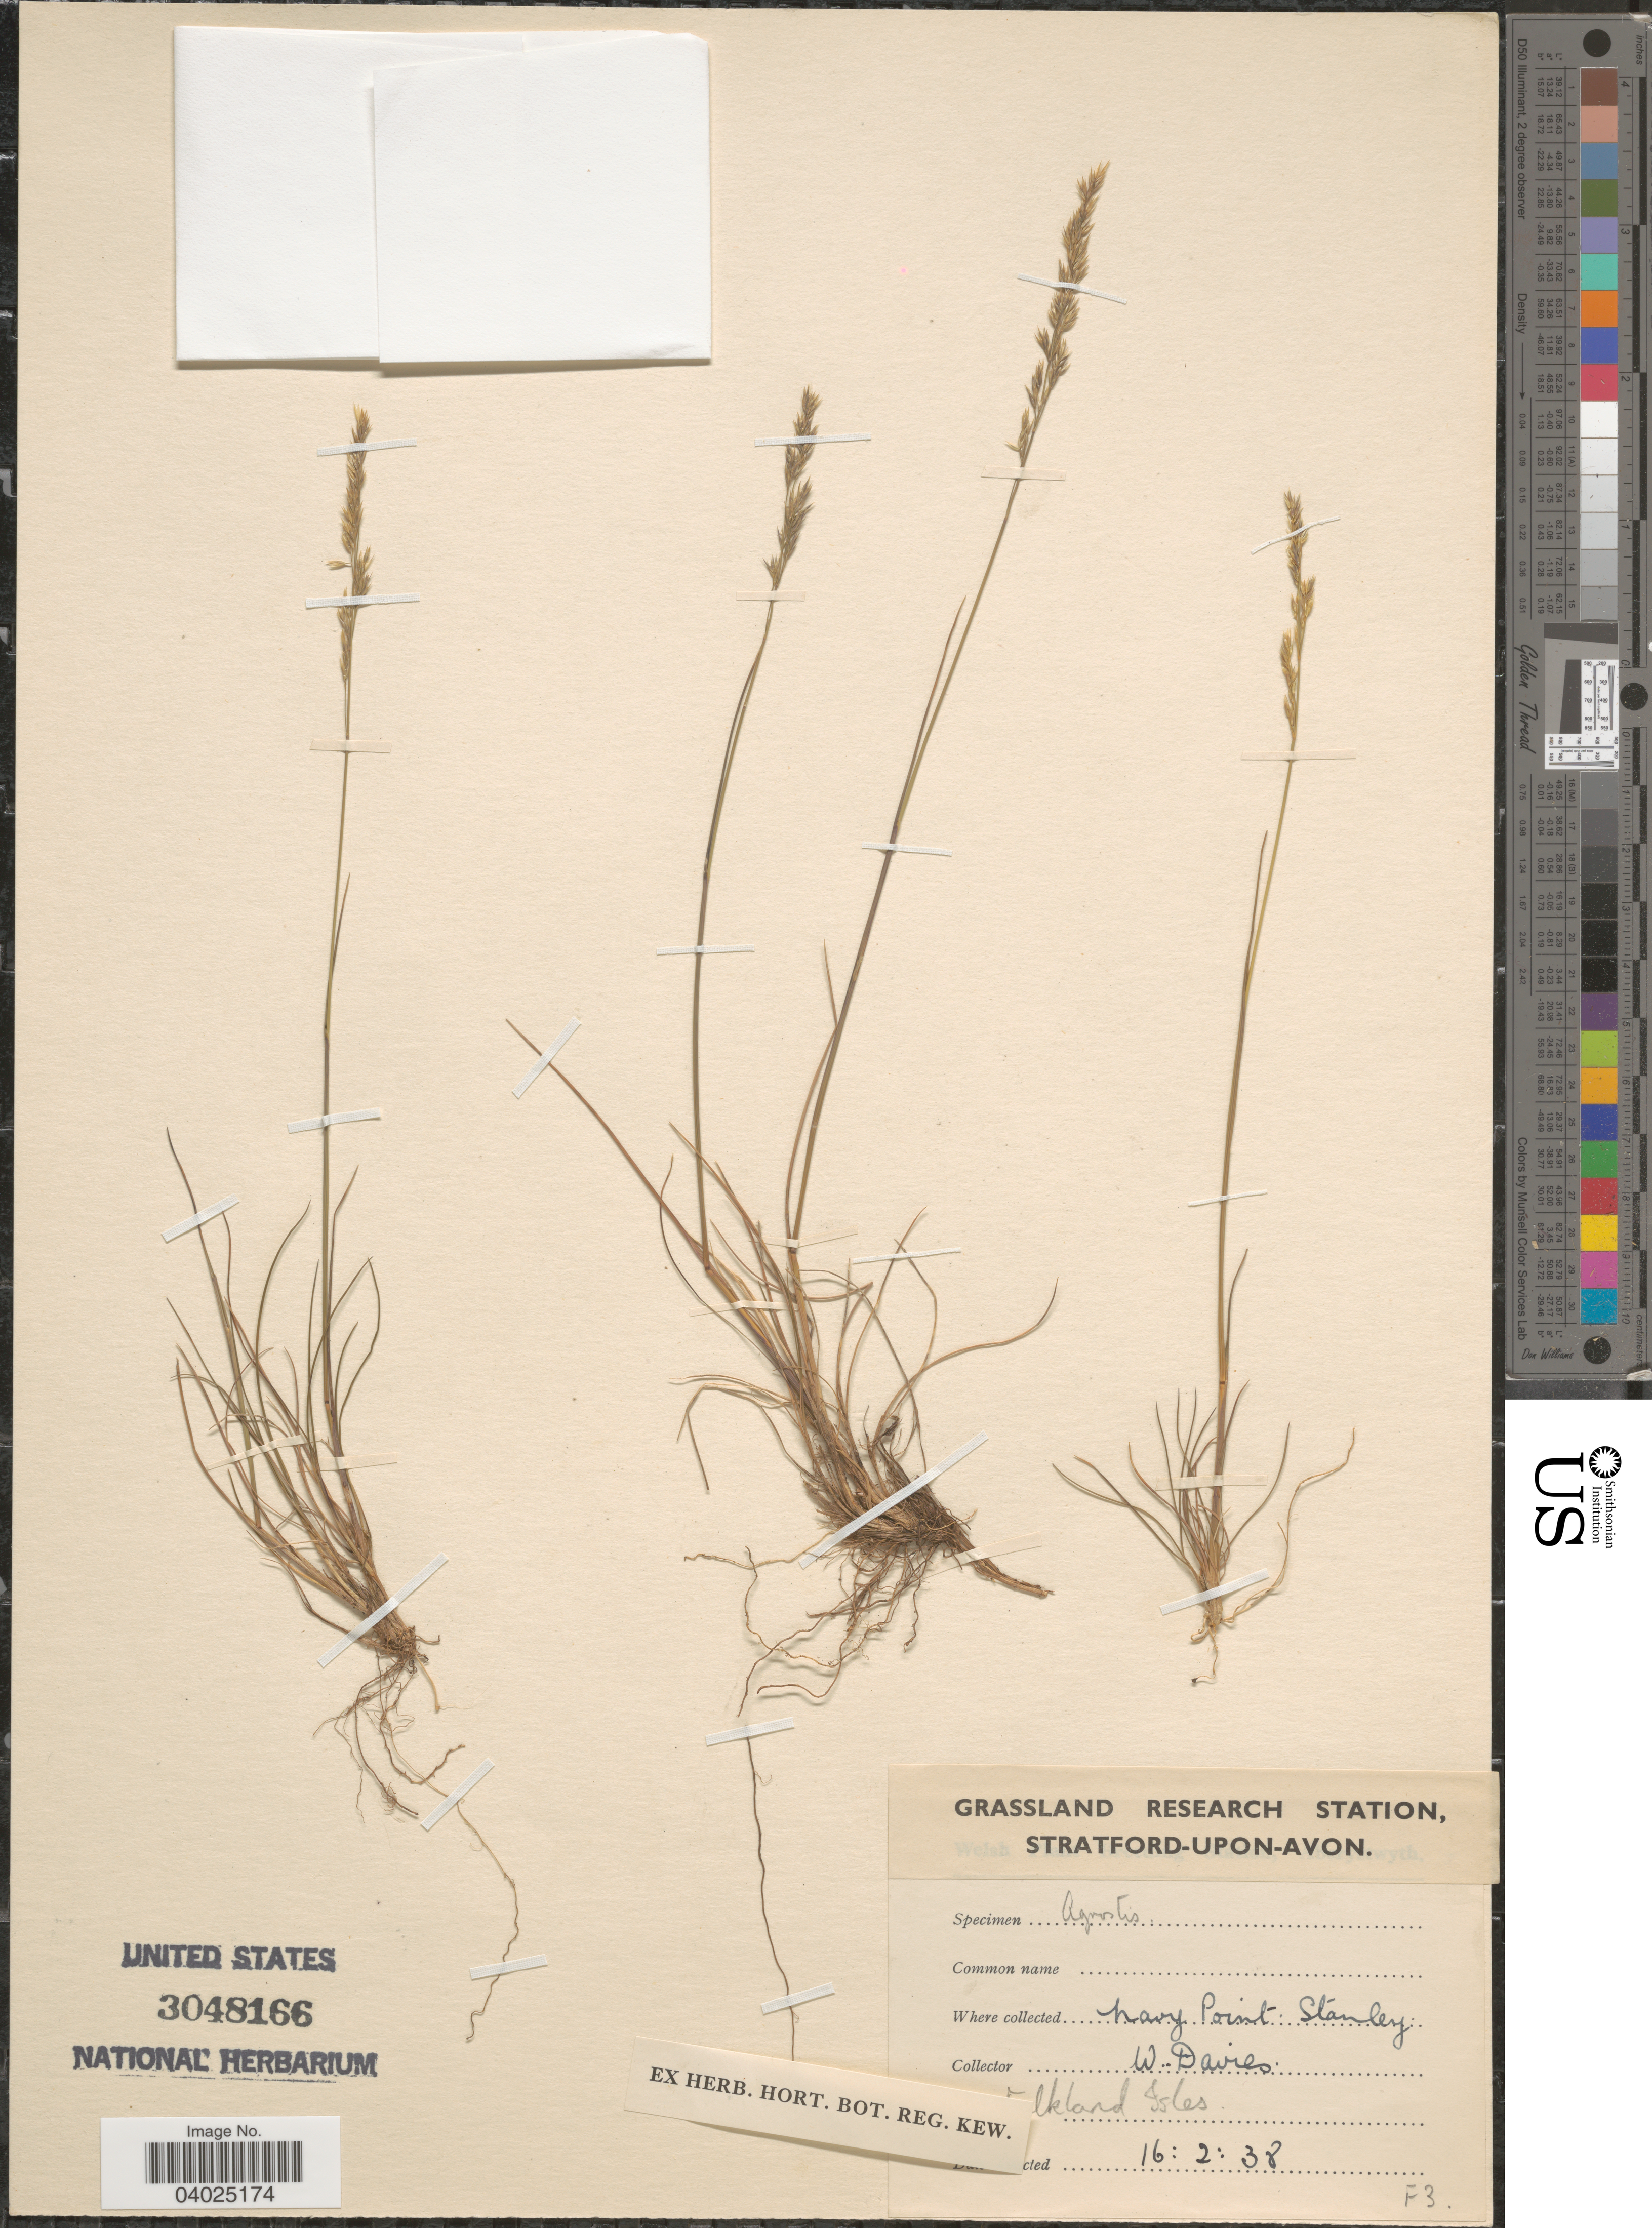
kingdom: Plantae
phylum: Tracheophyta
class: Liliopsida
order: Poales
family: Poaceae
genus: Agrostis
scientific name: Agrostis sp.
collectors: W. Davies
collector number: F3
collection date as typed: Transcribed d/m/y: 16/2/38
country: Falkland Islands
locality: Navy Point Stanley. Falkland Isles.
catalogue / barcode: US 3048166